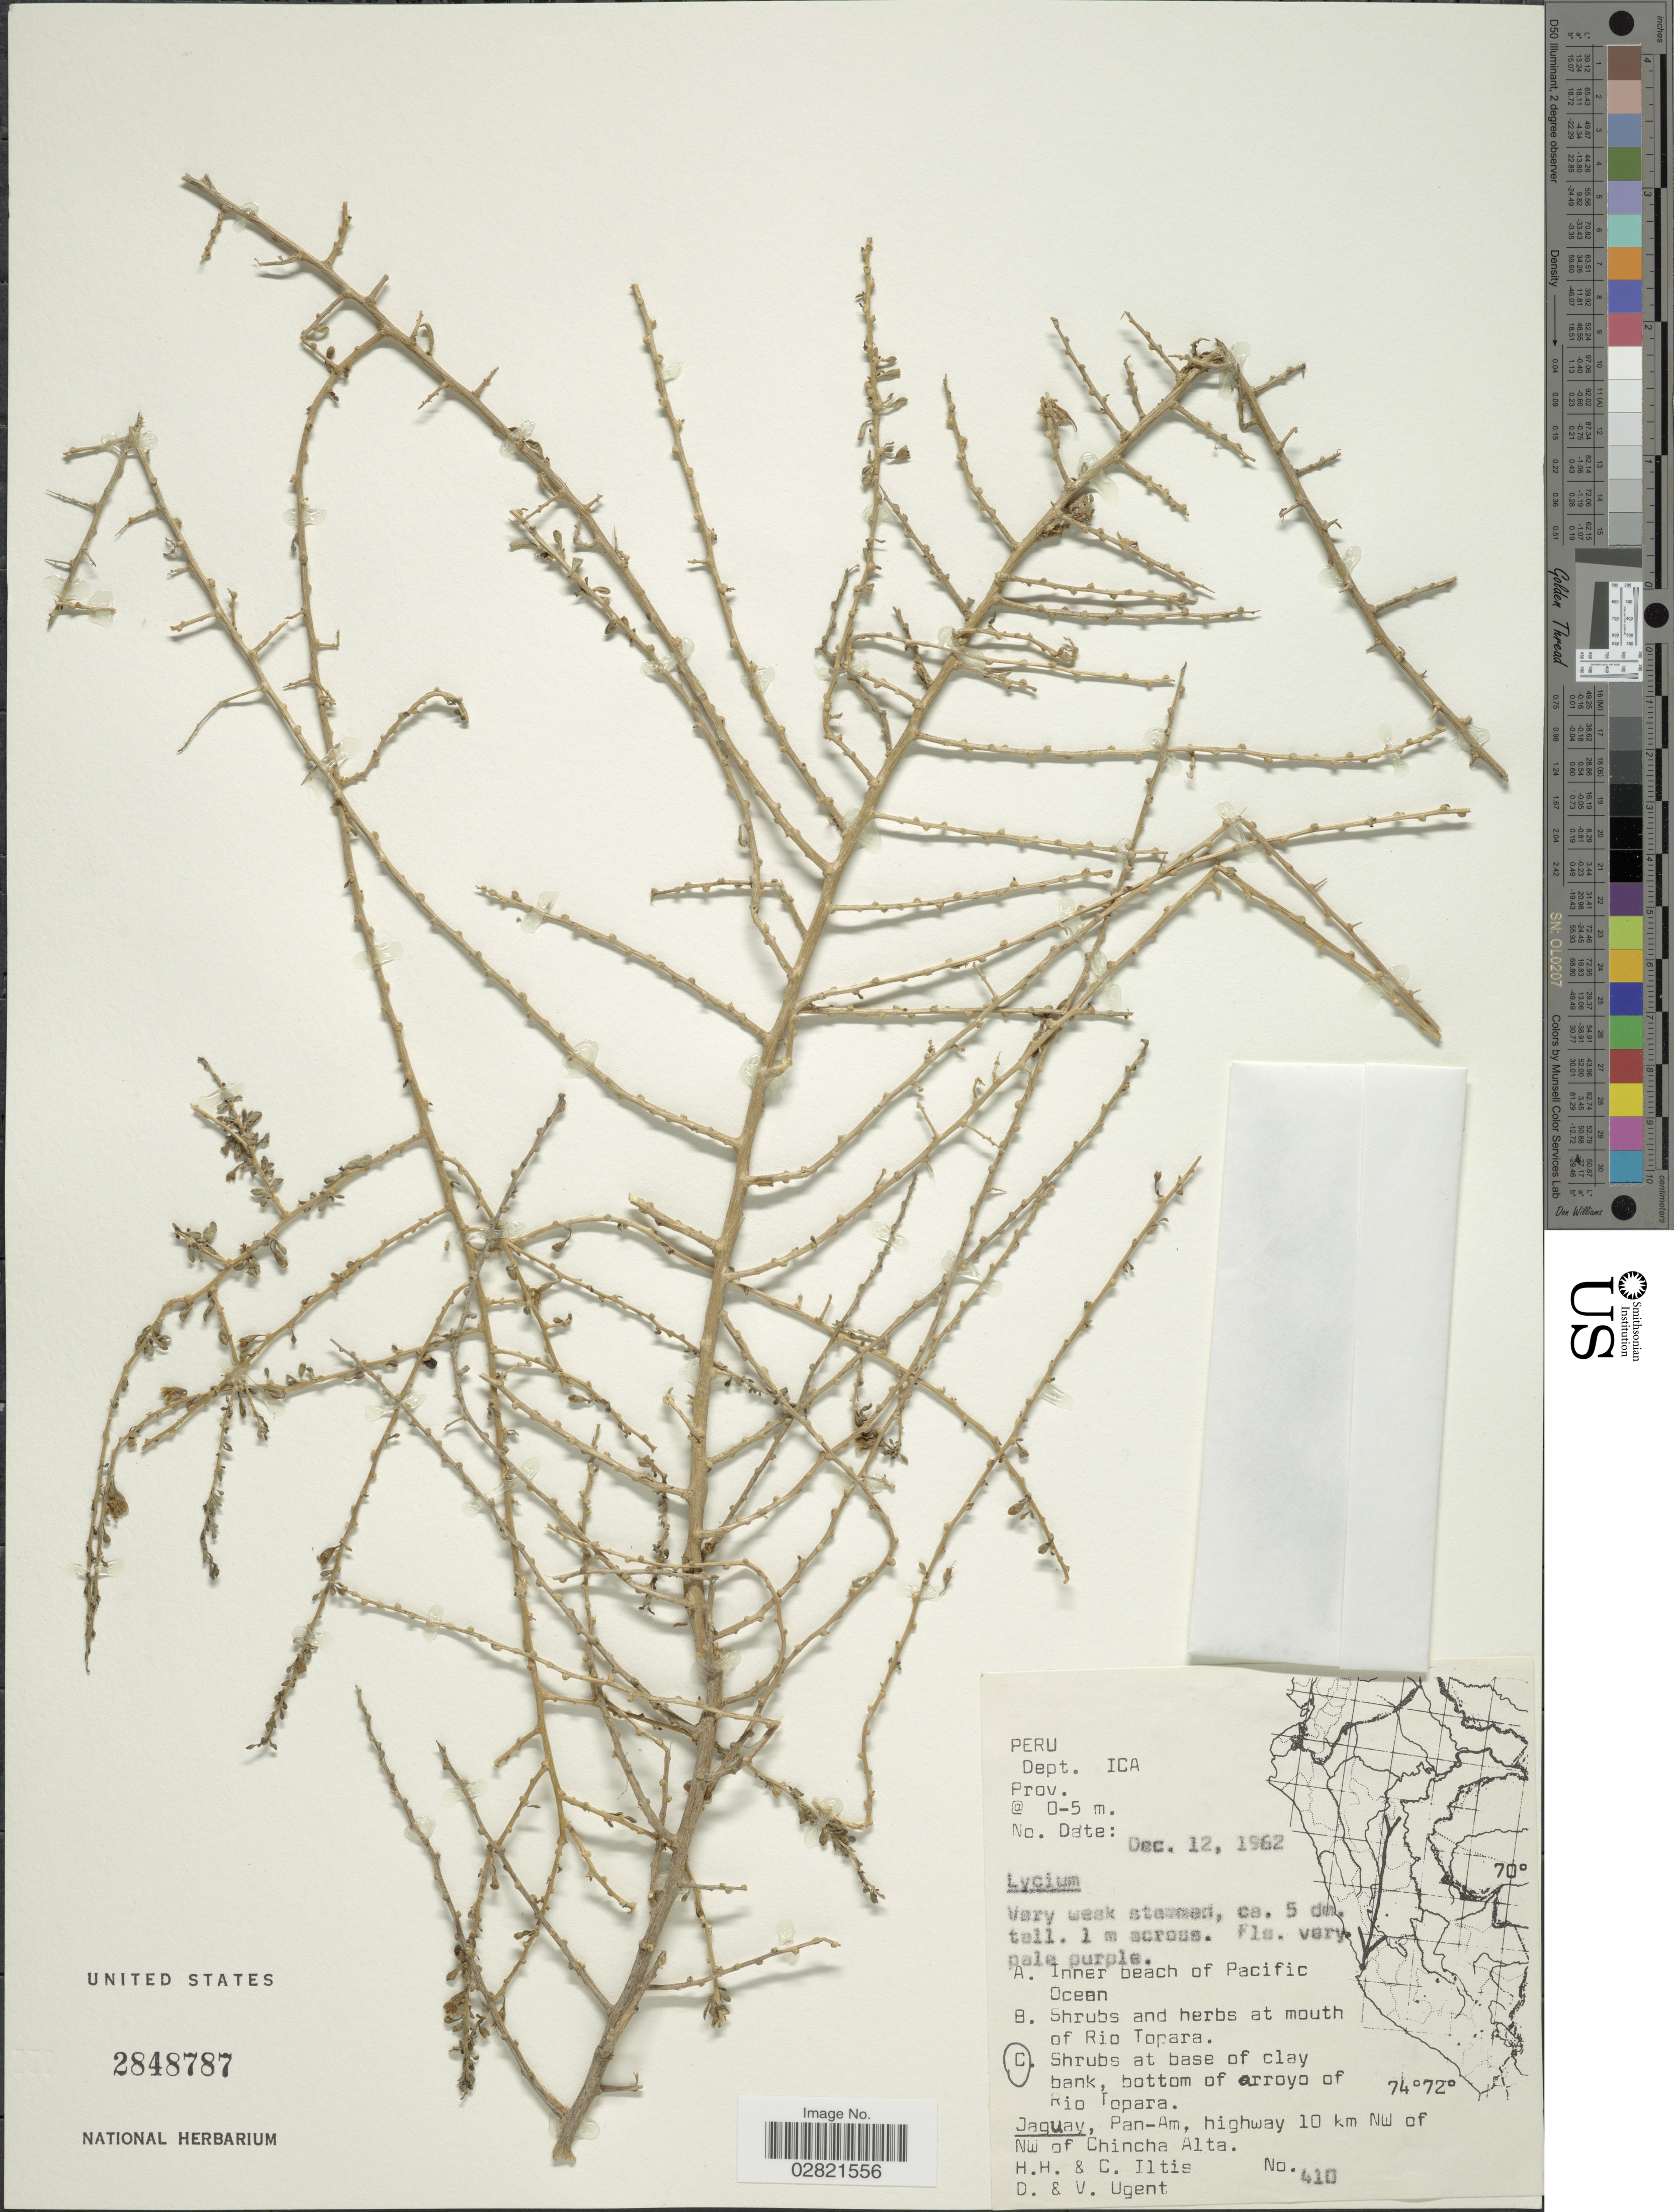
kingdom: Plantae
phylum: Tracheophyta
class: Magnoliopsida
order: Solanales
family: Solanaceae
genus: Lycium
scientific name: Lycium sp.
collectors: H. H. Iltis, C. G. Iltis, D. Ugent & V. Ugent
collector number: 410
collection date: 1962-12-12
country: Peru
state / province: Ica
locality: Dept. Ica. Shrubs at base of clay bank, bottom of arroyo of Rio Topara. Jaguay, Pan-Am, highway 10 km NW of NW of Chincha Alta.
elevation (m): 0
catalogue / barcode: US 2848787